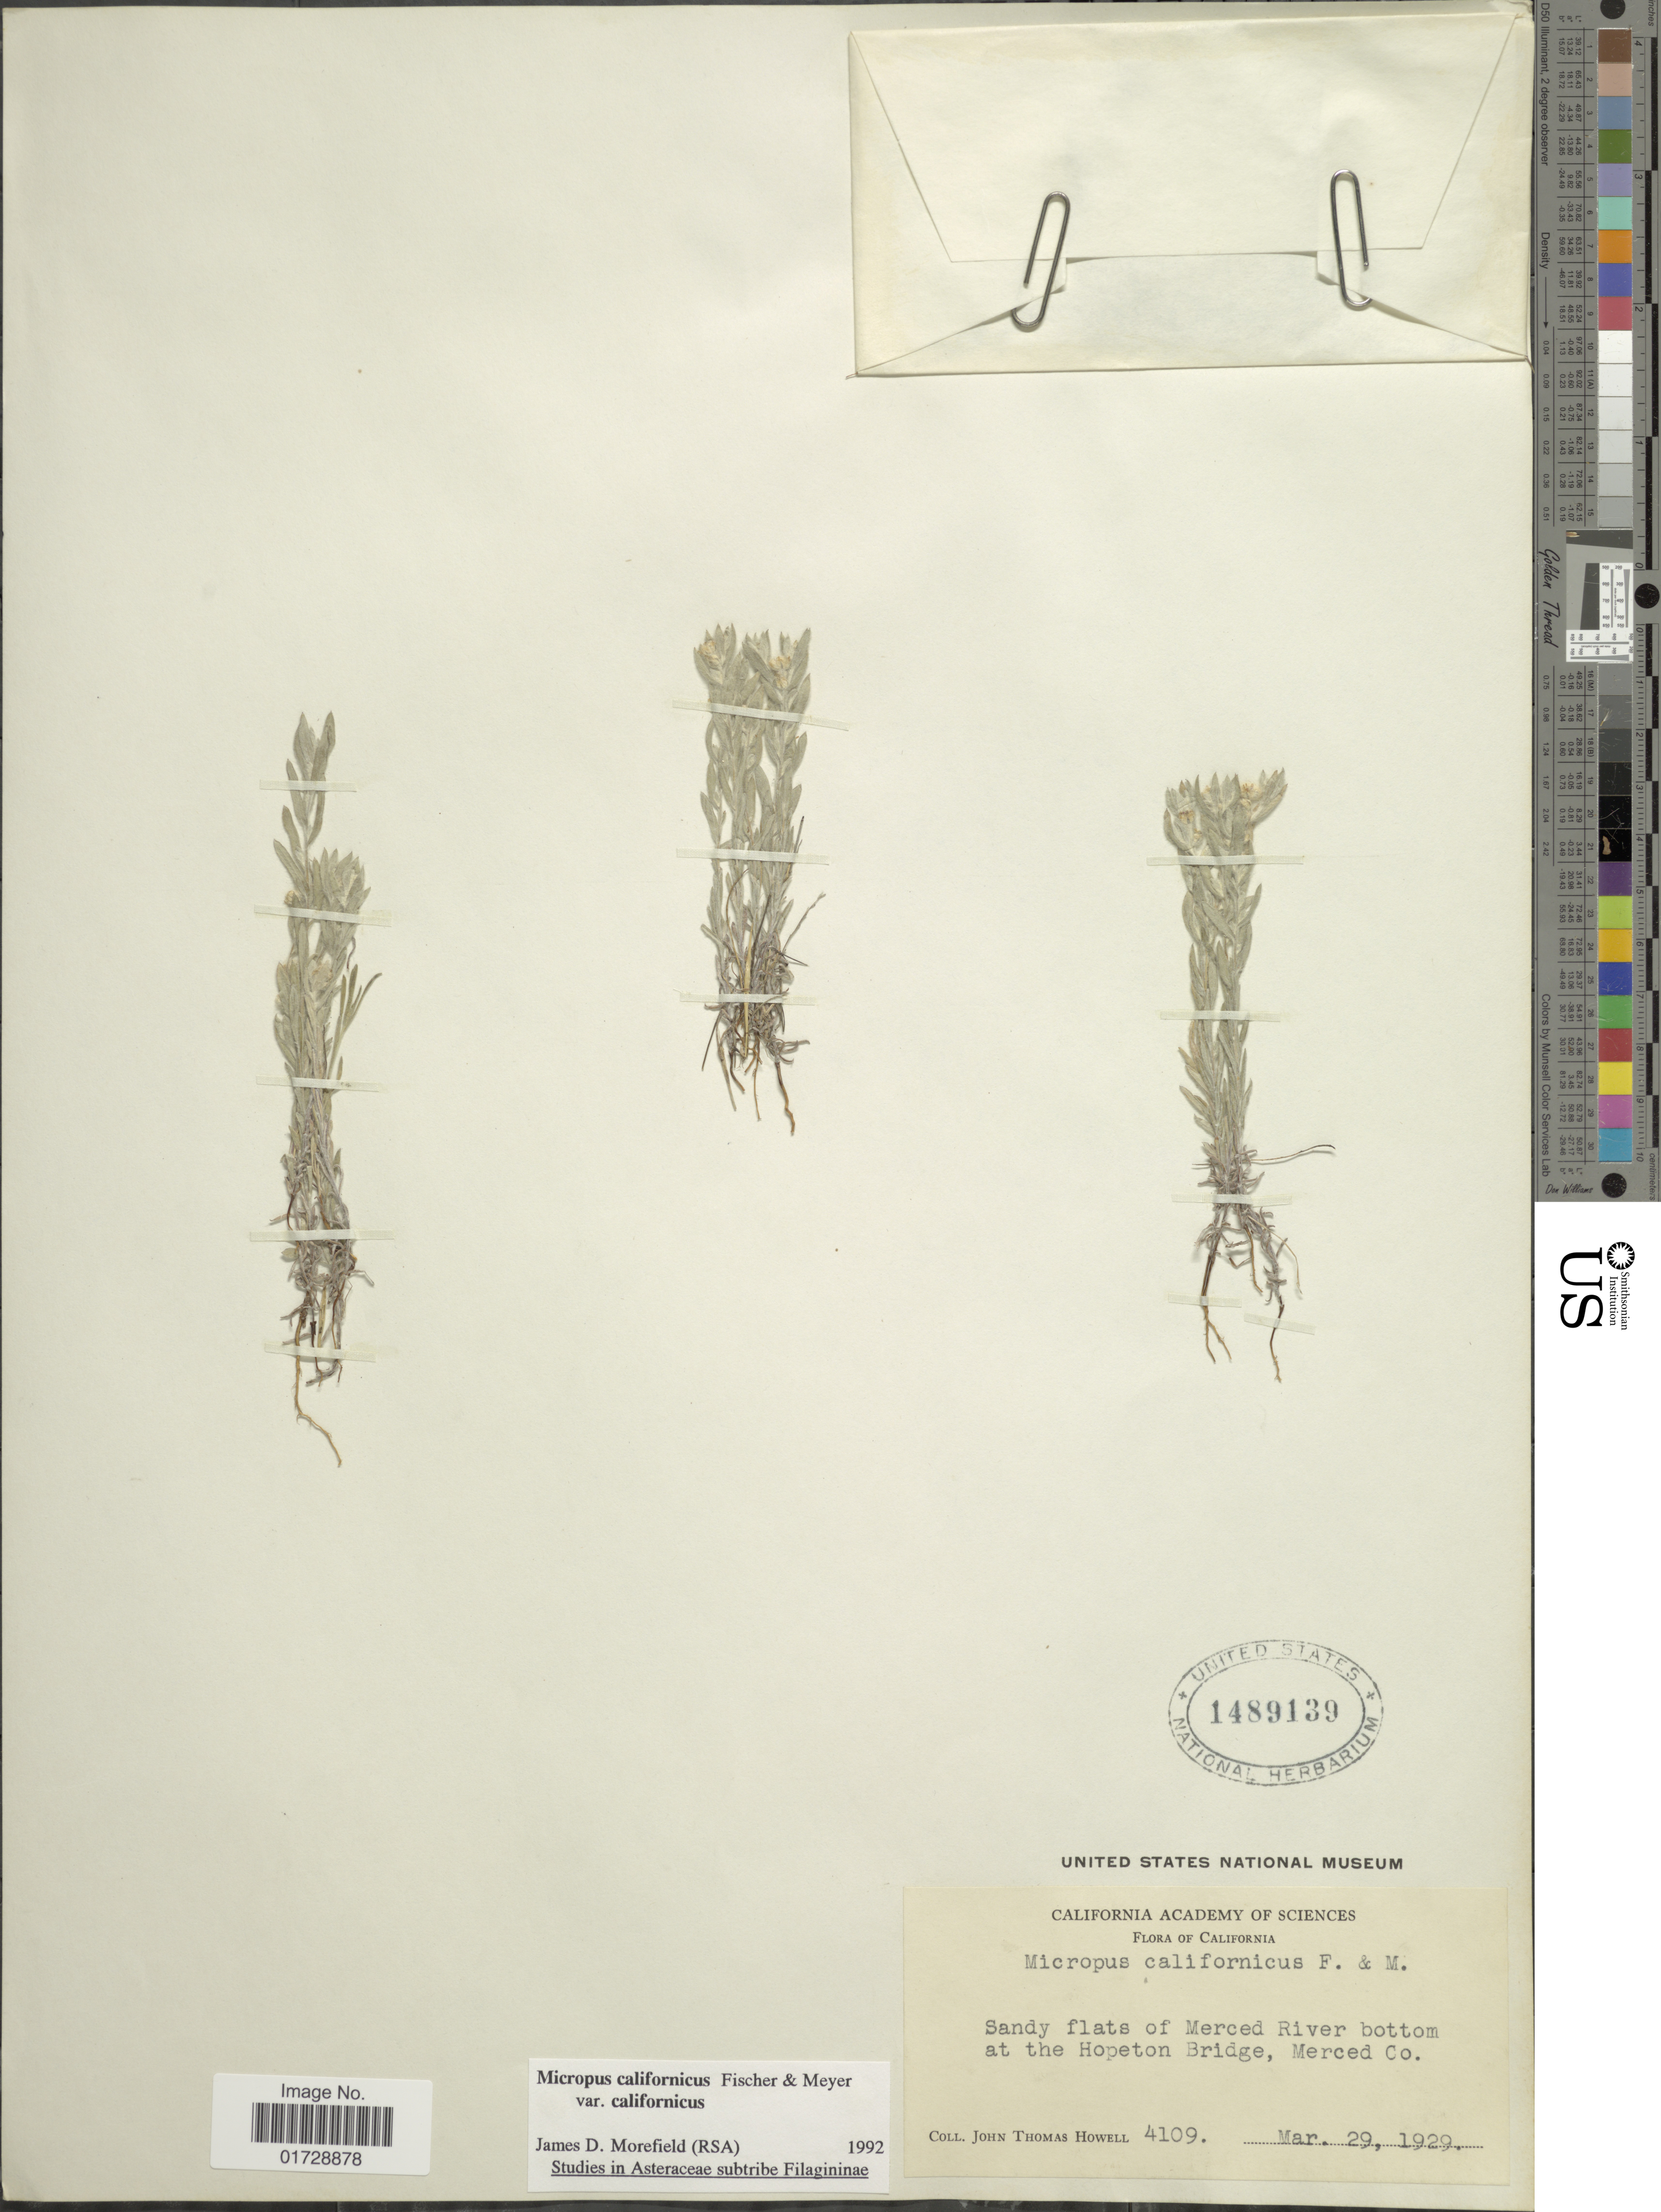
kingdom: Plantae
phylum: Tracheophyta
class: Magnoliopsida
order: Asterales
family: Asteraceae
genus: Micropus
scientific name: Micropus californicus var. californicus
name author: Fisch. & C.A. Mey.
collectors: J. T. Howell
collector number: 4109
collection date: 1929-03-29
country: United States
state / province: California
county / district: Merced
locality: Sandy flats of Merced River bottom at the Hopeton Bridge, Merced Co.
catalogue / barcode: US 1489139